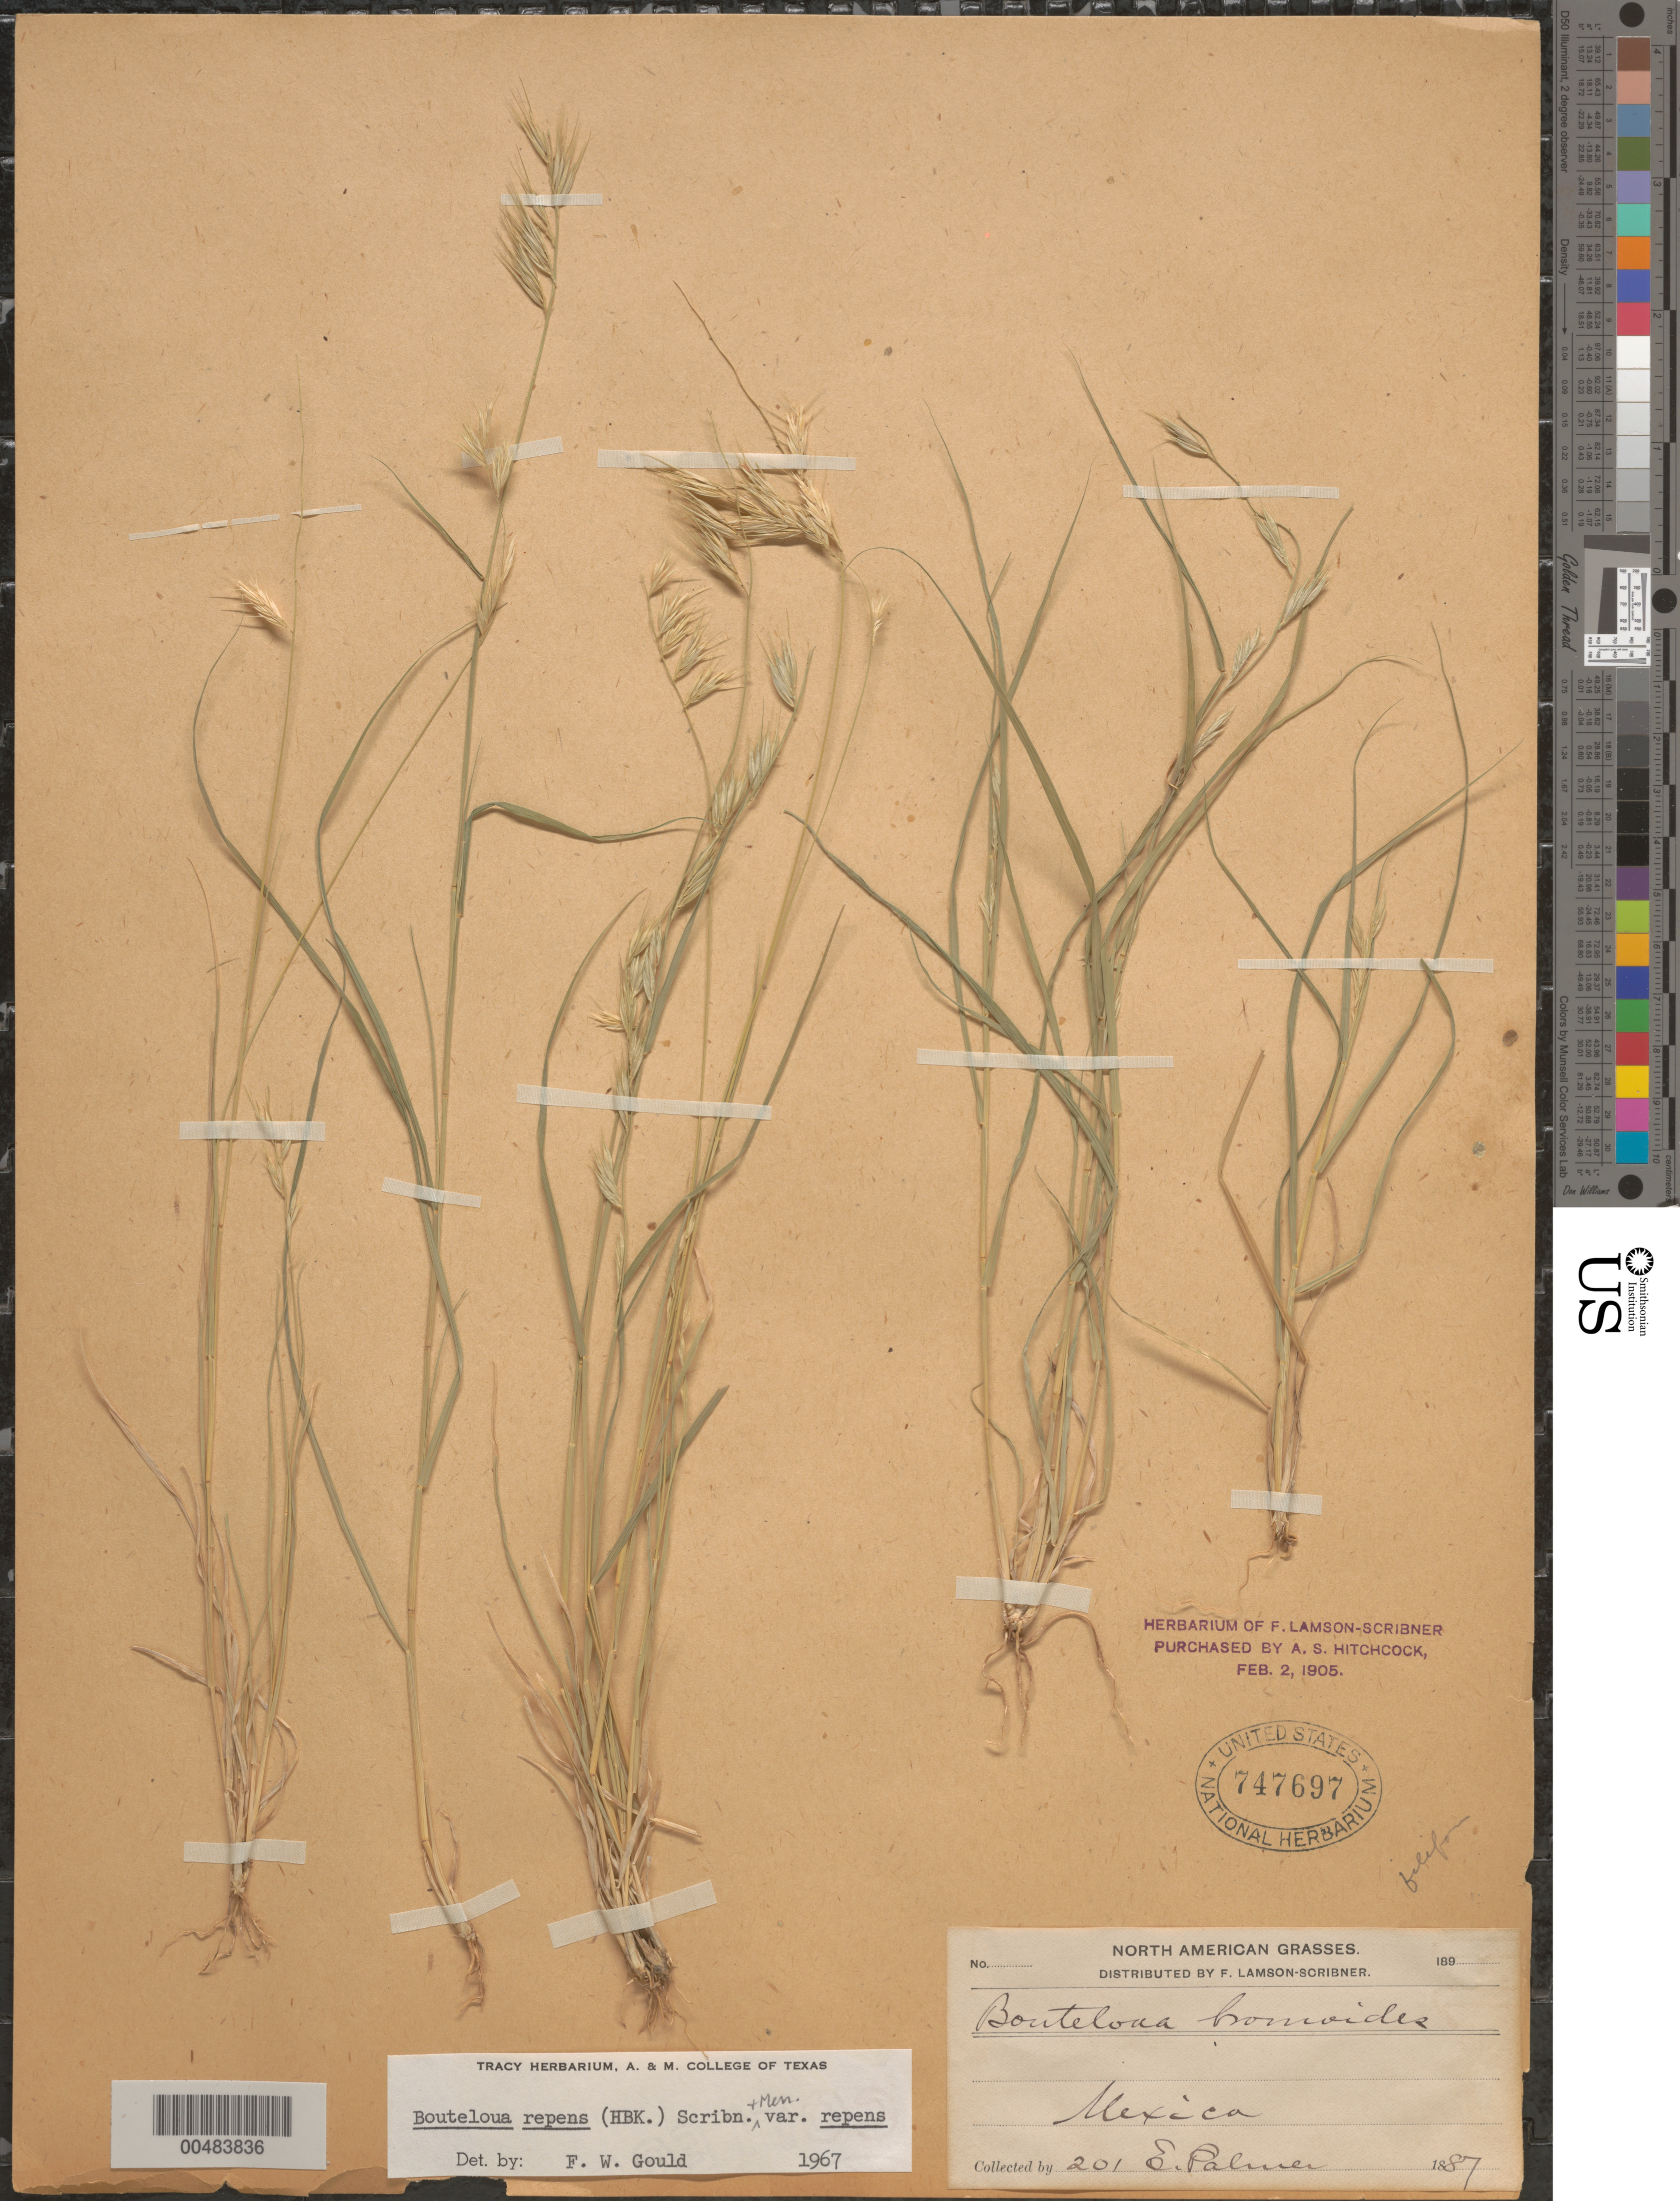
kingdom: Plantae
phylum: Tracheophyta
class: Liliopsida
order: Poales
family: Poaceae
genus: Bouteloua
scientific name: Bouteloua repens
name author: (Kunth) Scribn. & Merr.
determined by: Gould, F. W.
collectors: E. Palmer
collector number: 201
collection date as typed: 1887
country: Mexico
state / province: Durango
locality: San Ramon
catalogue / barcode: US 747697